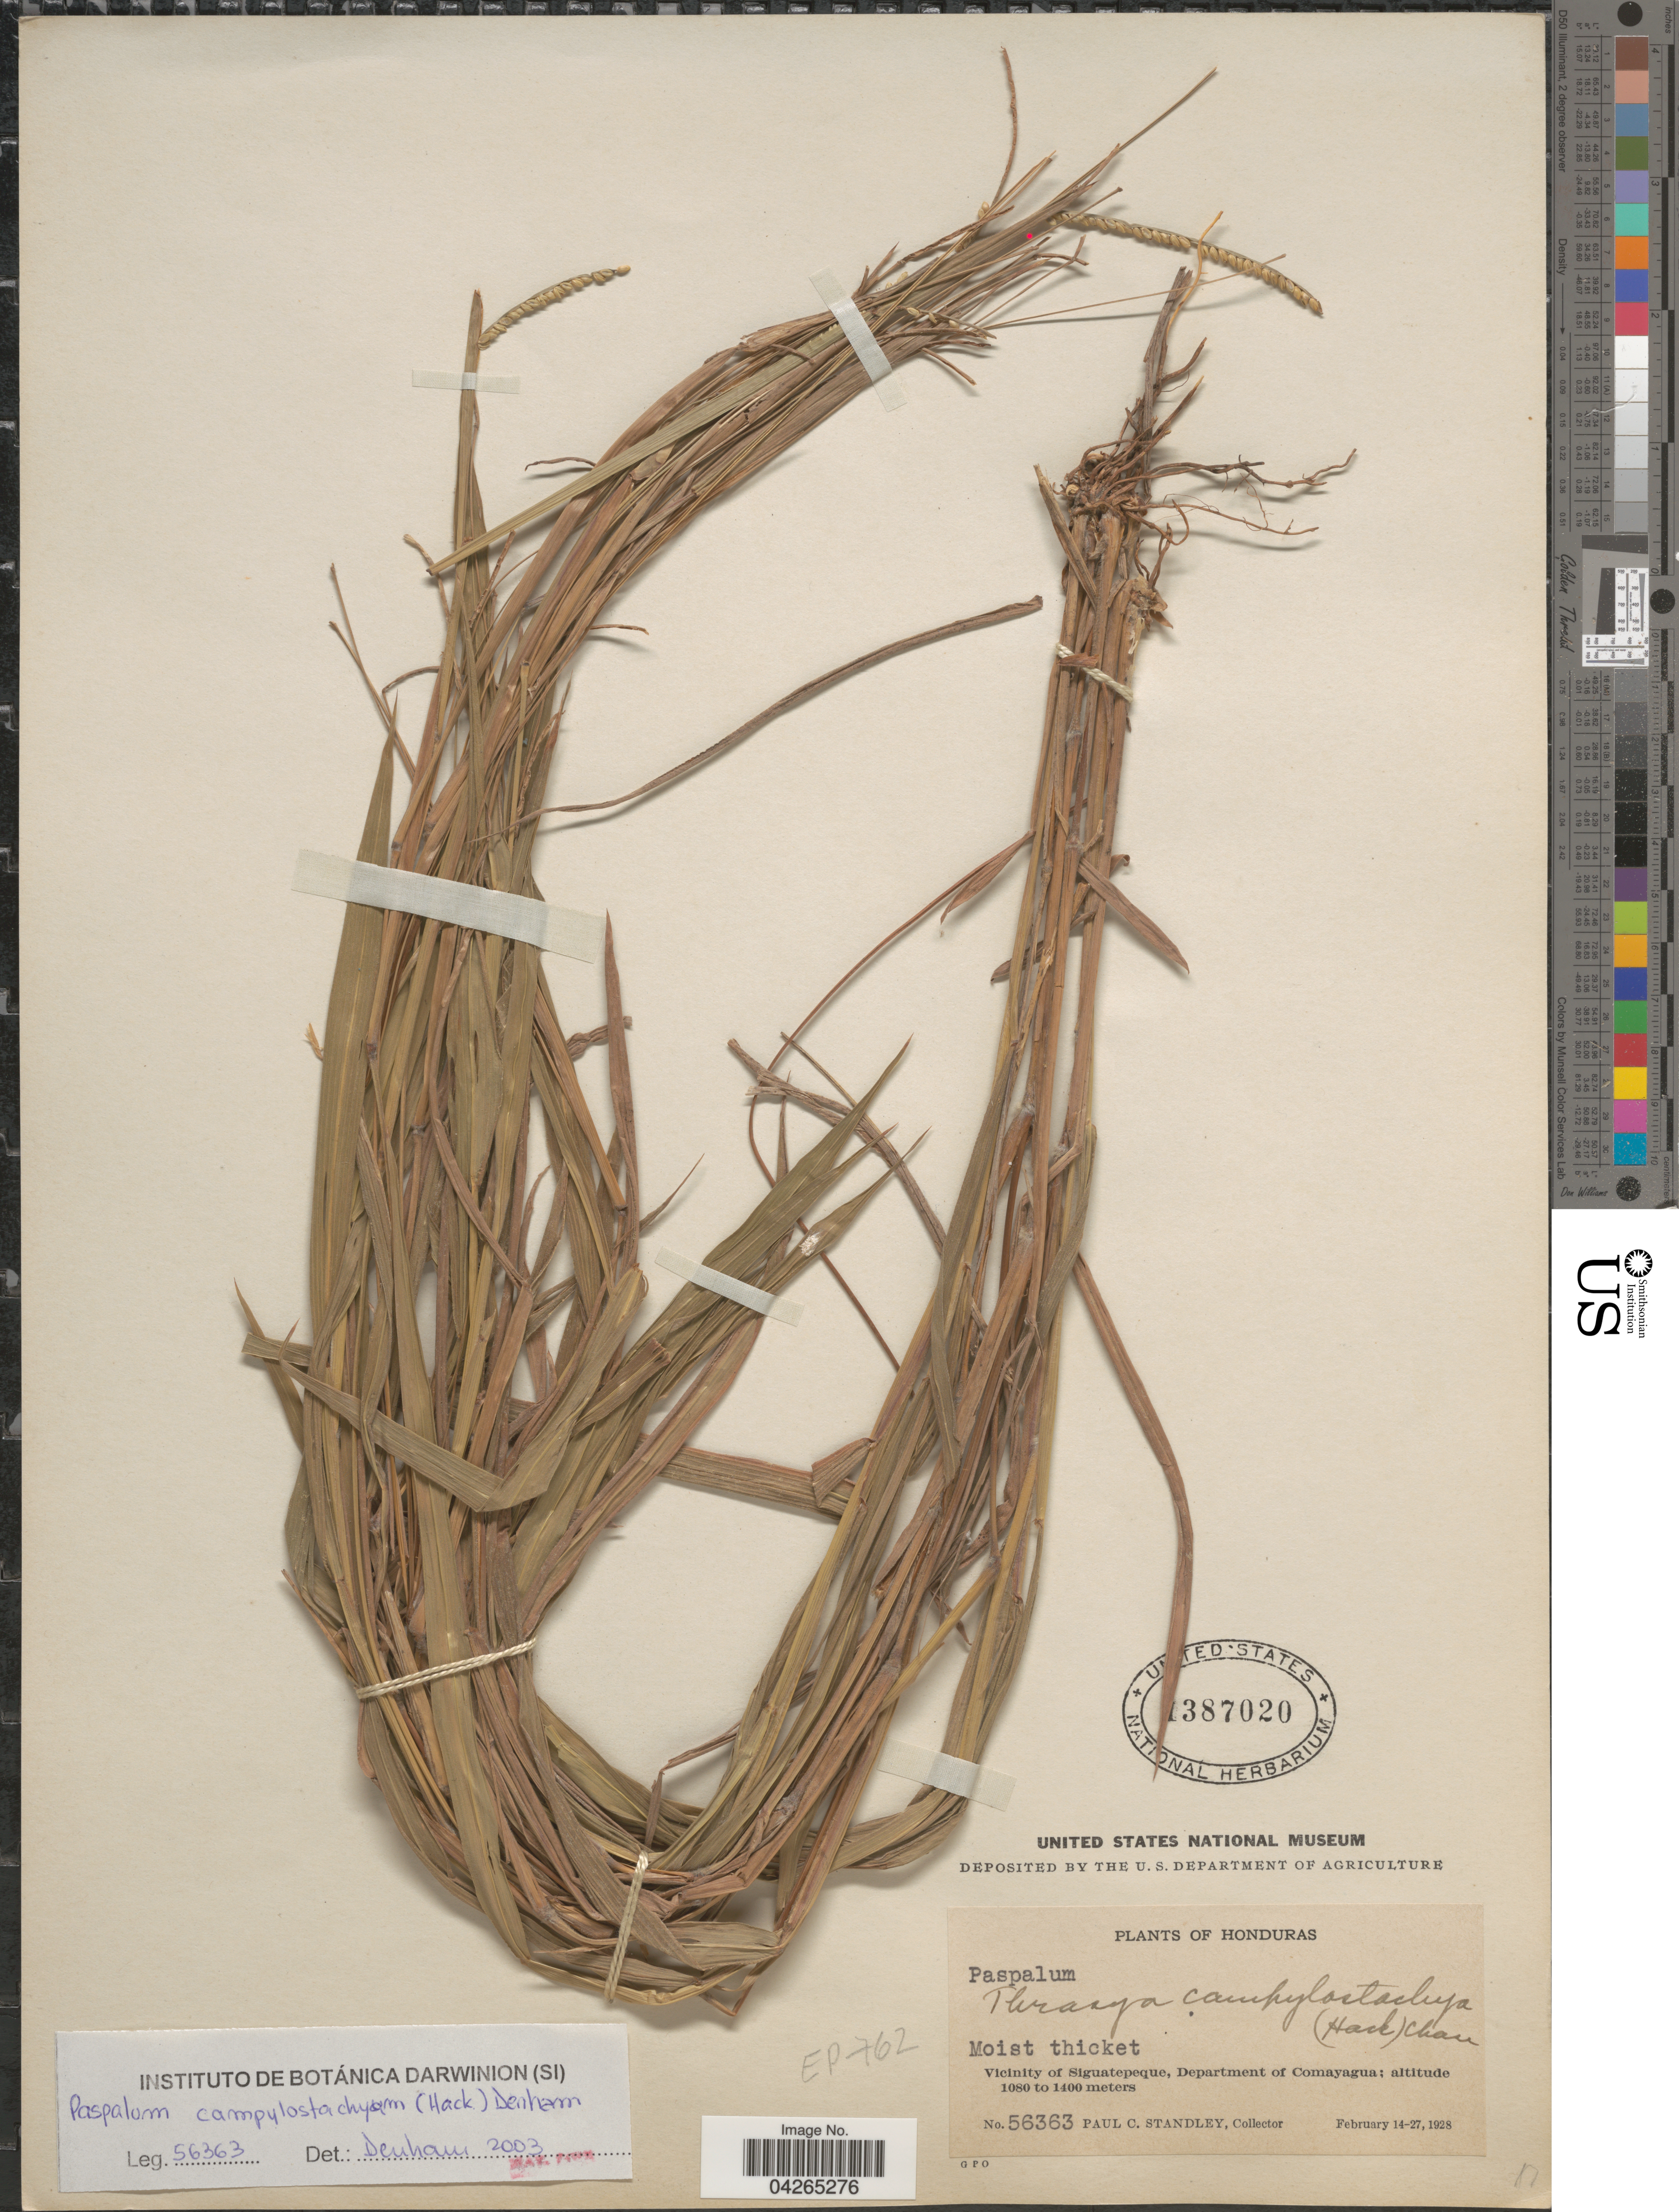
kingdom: Plantae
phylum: Tracheophyta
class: Liliopsida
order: Poales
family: Poaceae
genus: Paspalum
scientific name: Paspalum campylostachyum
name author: (Hack.) S. Denham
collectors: P. C. Standley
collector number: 56363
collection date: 1928-02-14/1928-02-27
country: Honduras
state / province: Comayagua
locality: Vicinity of Siguatepeque, Department of Comayagua.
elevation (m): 1080